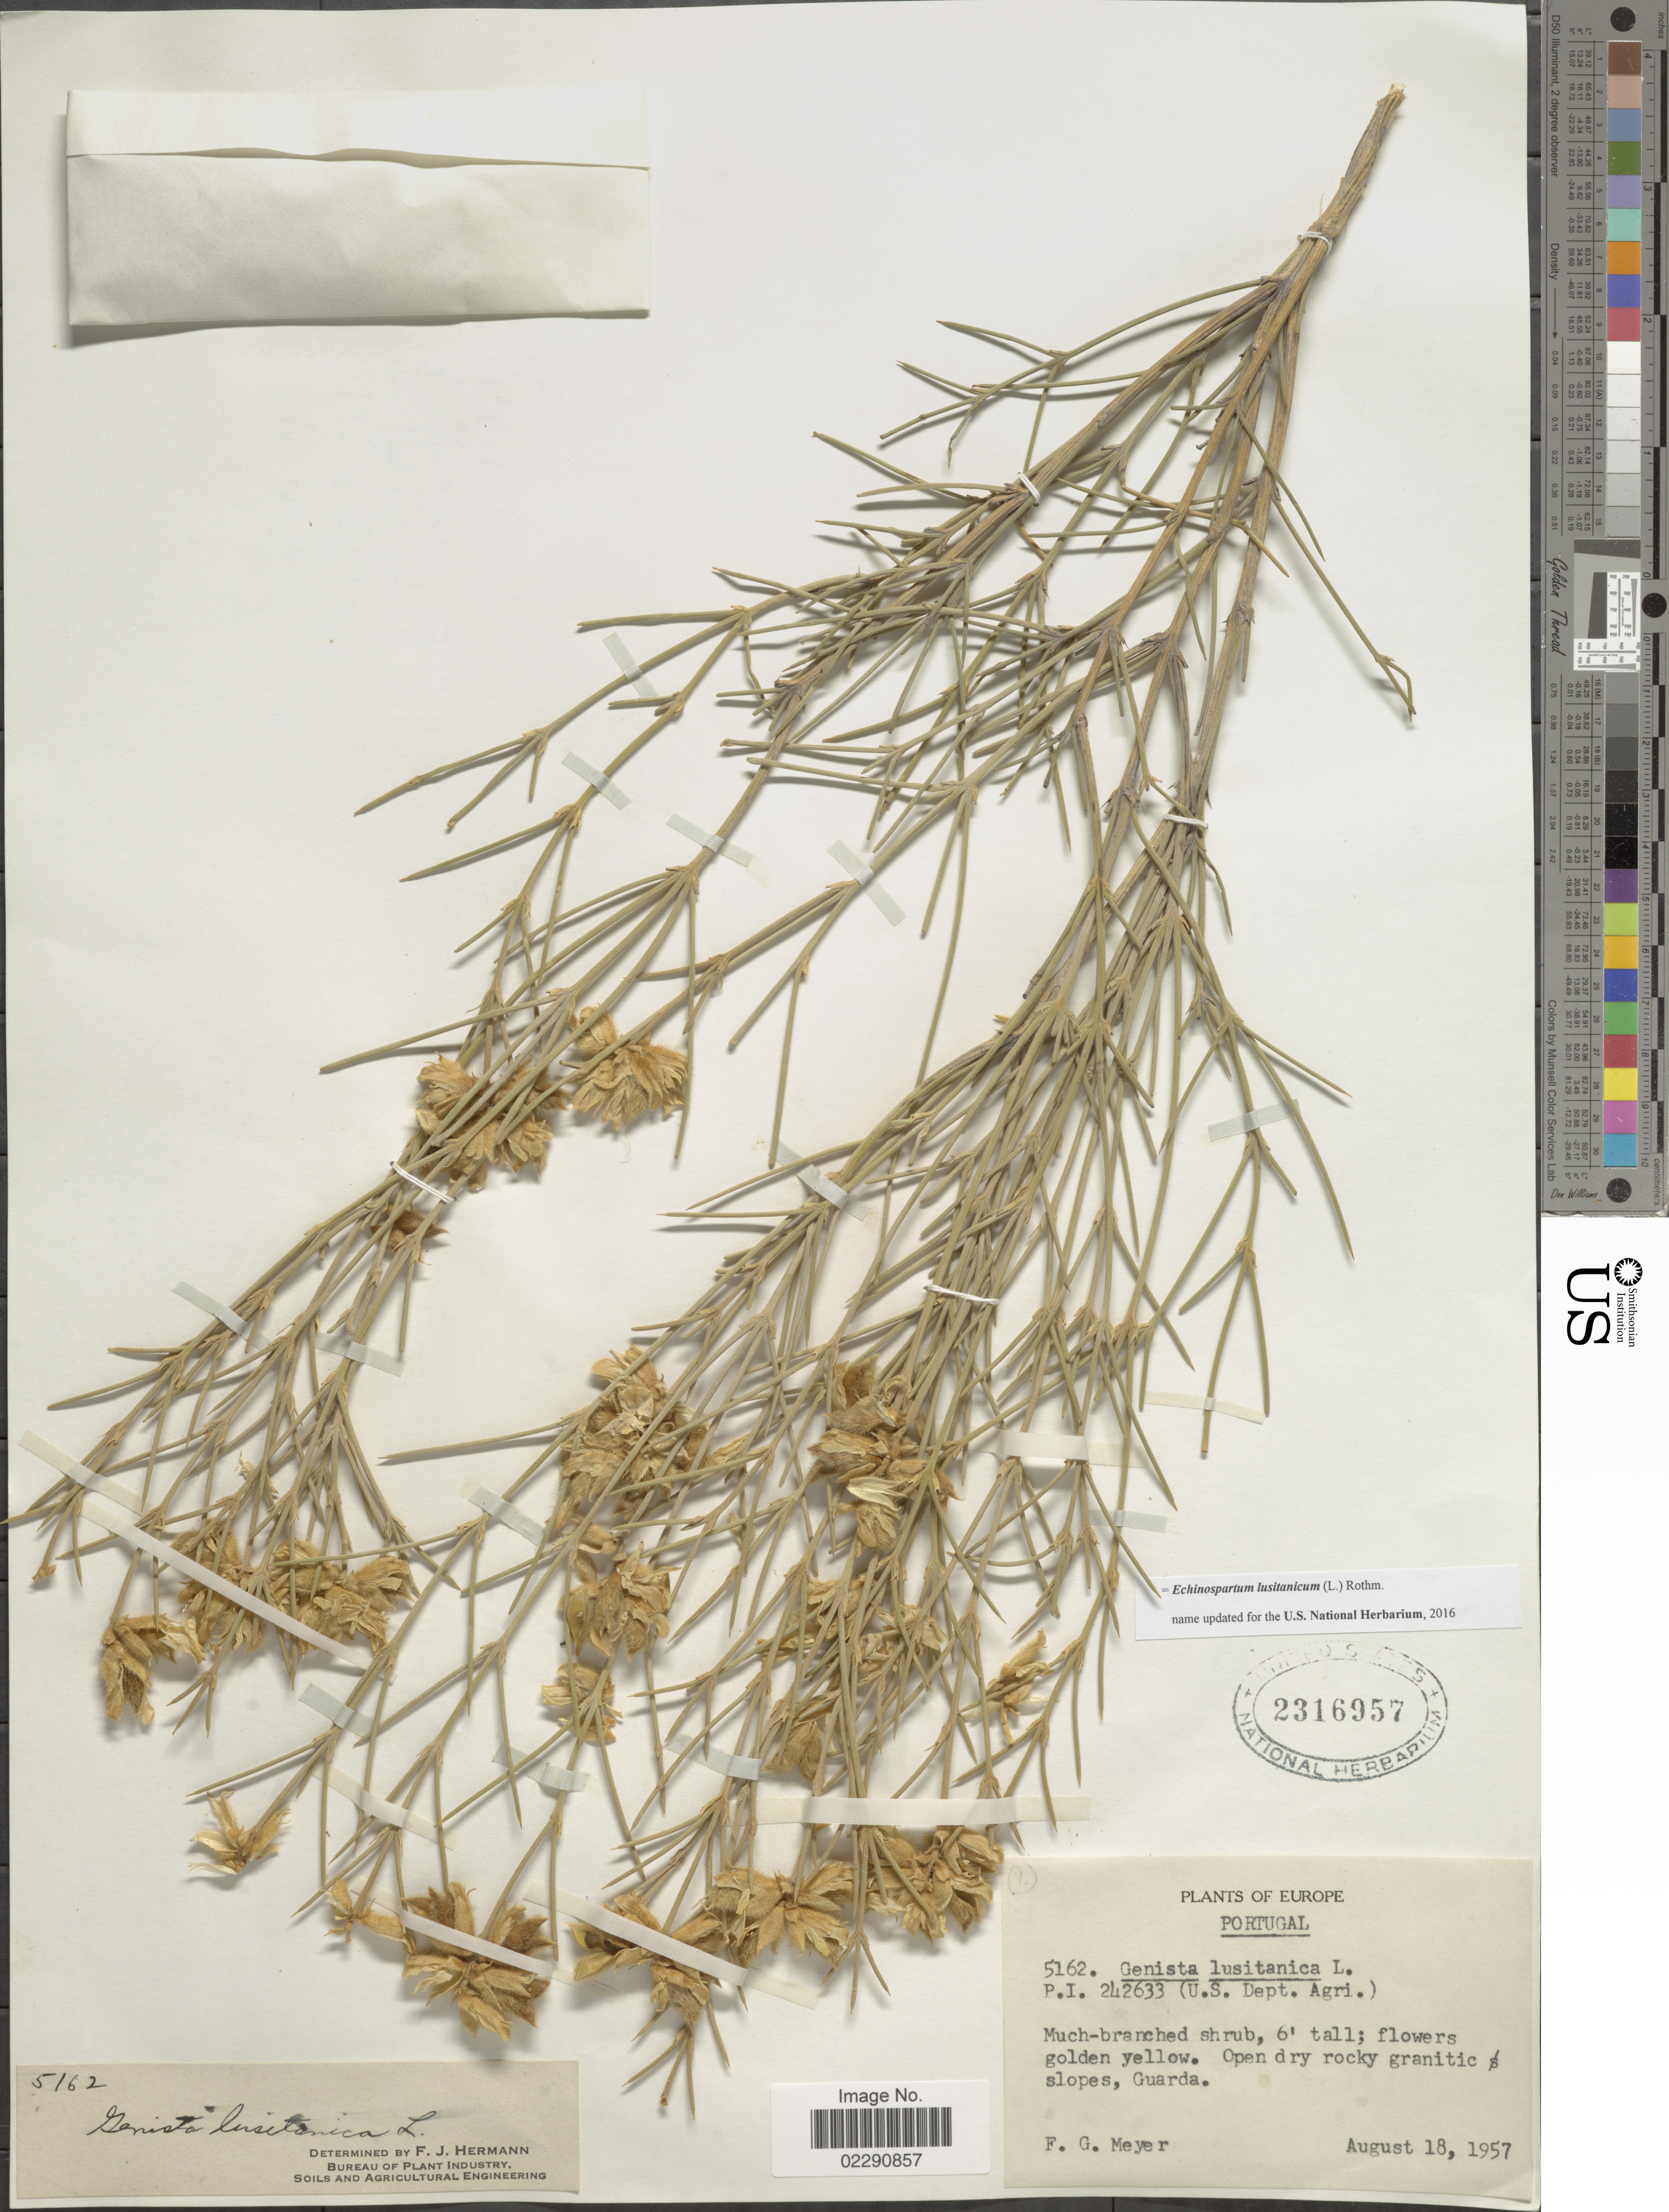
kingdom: Plantae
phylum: Tracheophyta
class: Magnoliopsida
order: Fabales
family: Fabaceae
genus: Echinospartum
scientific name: Echinospartum lusitanicum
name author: (L.) Rothm.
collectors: F. G. Meyer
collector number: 5162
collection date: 1957-08-18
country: Portugal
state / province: Guarda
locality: Europe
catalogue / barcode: US 2316957